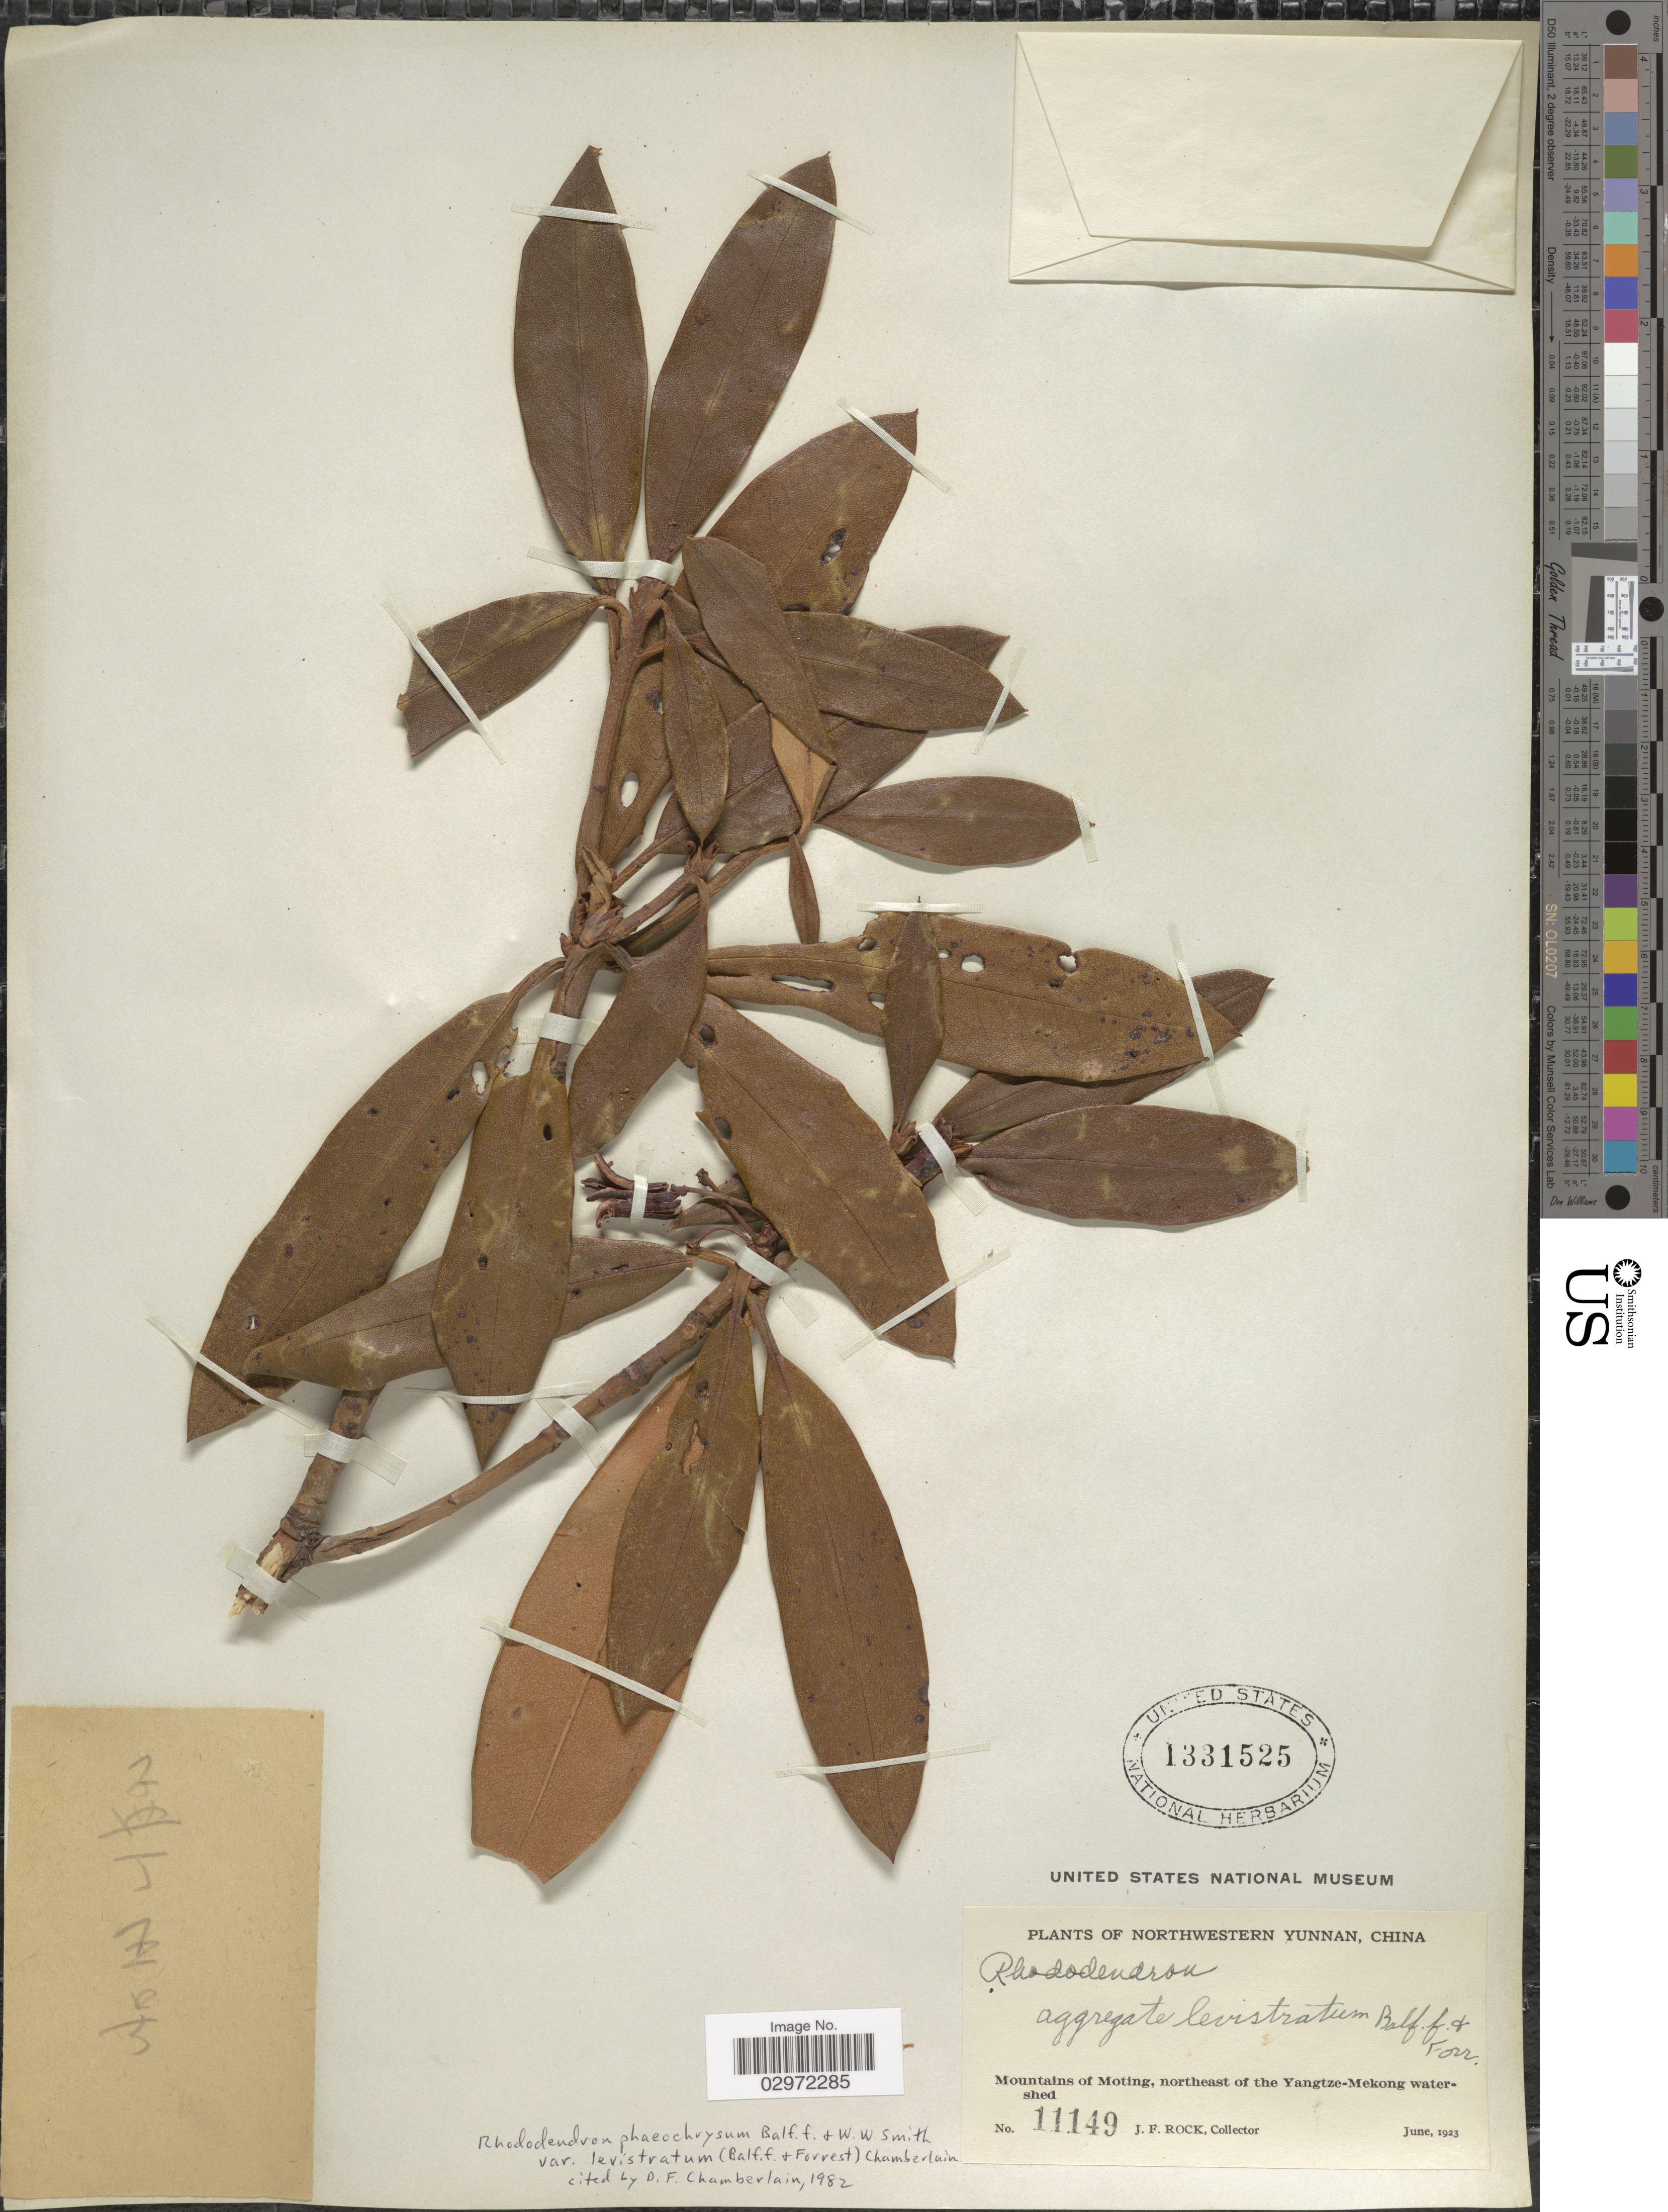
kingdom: Plantae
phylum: Tracheophyta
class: Magnoliopsida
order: Ericales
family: Ericaceae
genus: Rhododendron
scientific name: Rhododendron phaeochrysum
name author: Balf. f. & W.W. Sm.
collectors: J. Rock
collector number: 11149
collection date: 1923-06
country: China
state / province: Yunnan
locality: Northwestern Yunnan, Mountains of Moting, northeast of the Yangtze-Mekong watershed.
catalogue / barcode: US 1331525